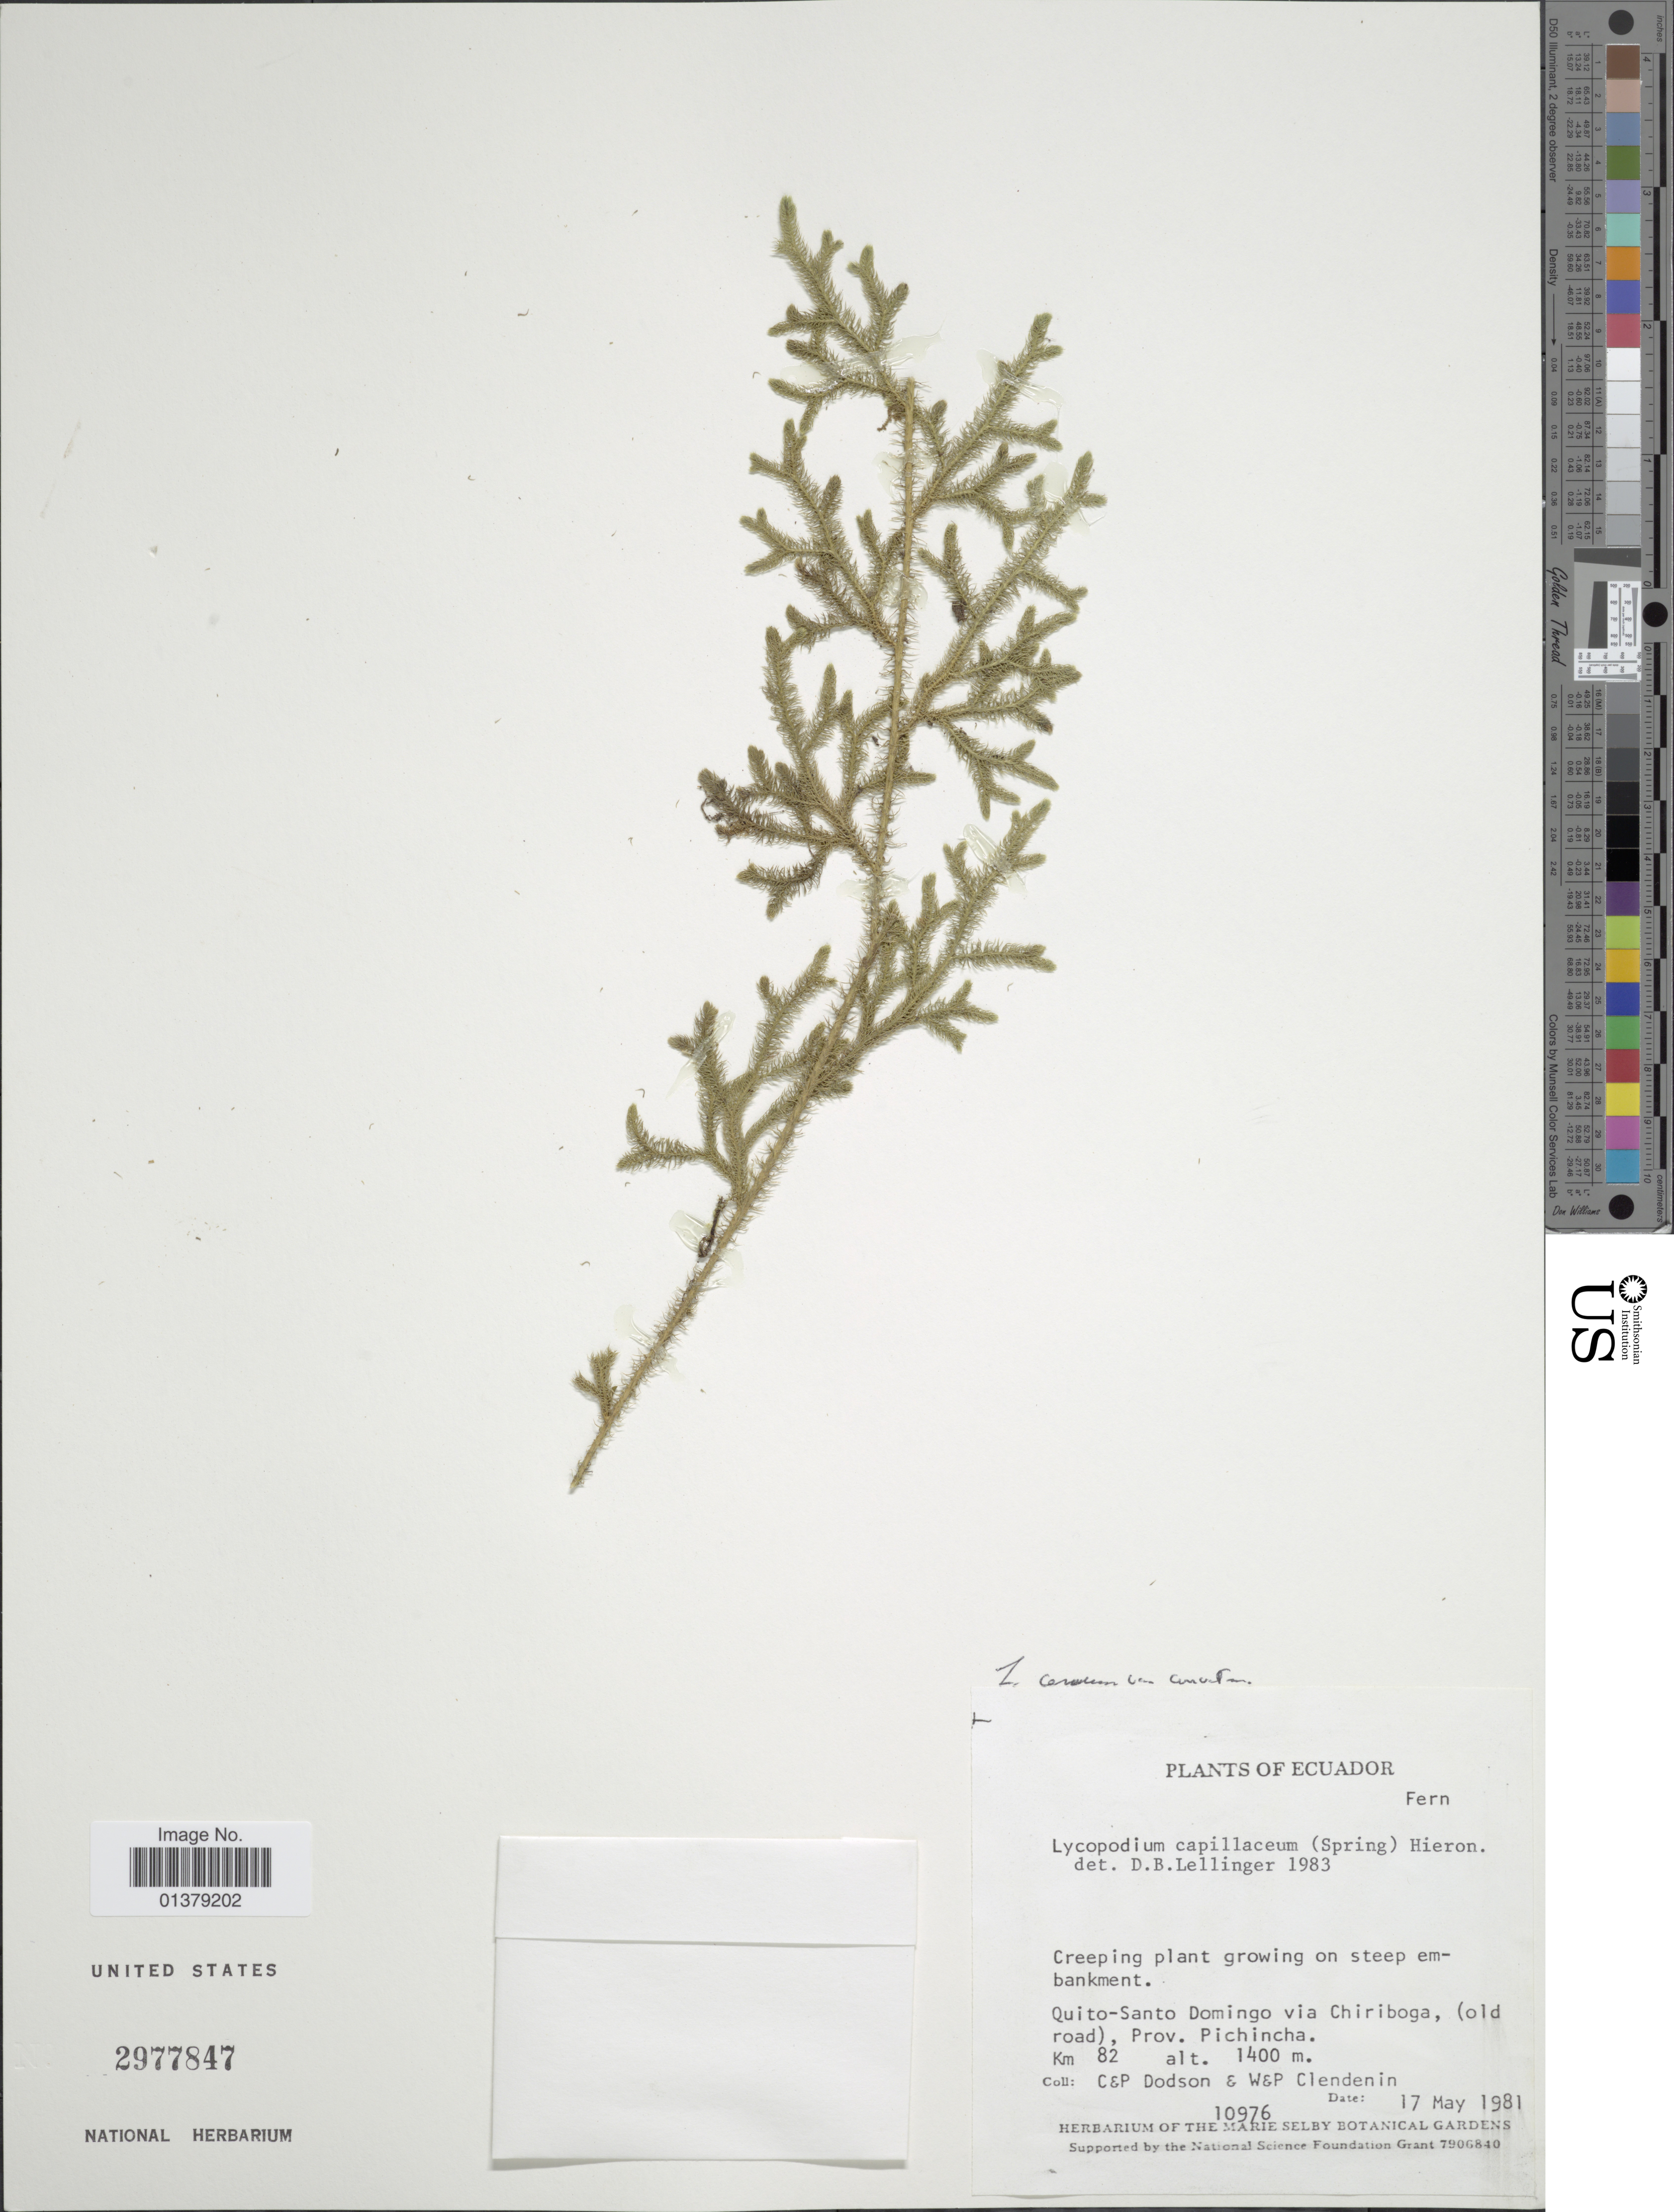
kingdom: Plantae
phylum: Tracheophyta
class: Lycopodiopsida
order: Lycopodiales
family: Lycopodiaceae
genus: Palhinhaea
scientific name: Palhinhaea curvata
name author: (Sw.) Holub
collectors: C. Dodson, P. M. Dodson, W. Clendenin & P. Clendenin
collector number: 10976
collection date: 1981-05-17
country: Ecuador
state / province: Pichincha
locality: Quito-Santo Domingo via Chriboga, (old road), Prov. Pichincha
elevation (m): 1400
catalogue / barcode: US 2977847